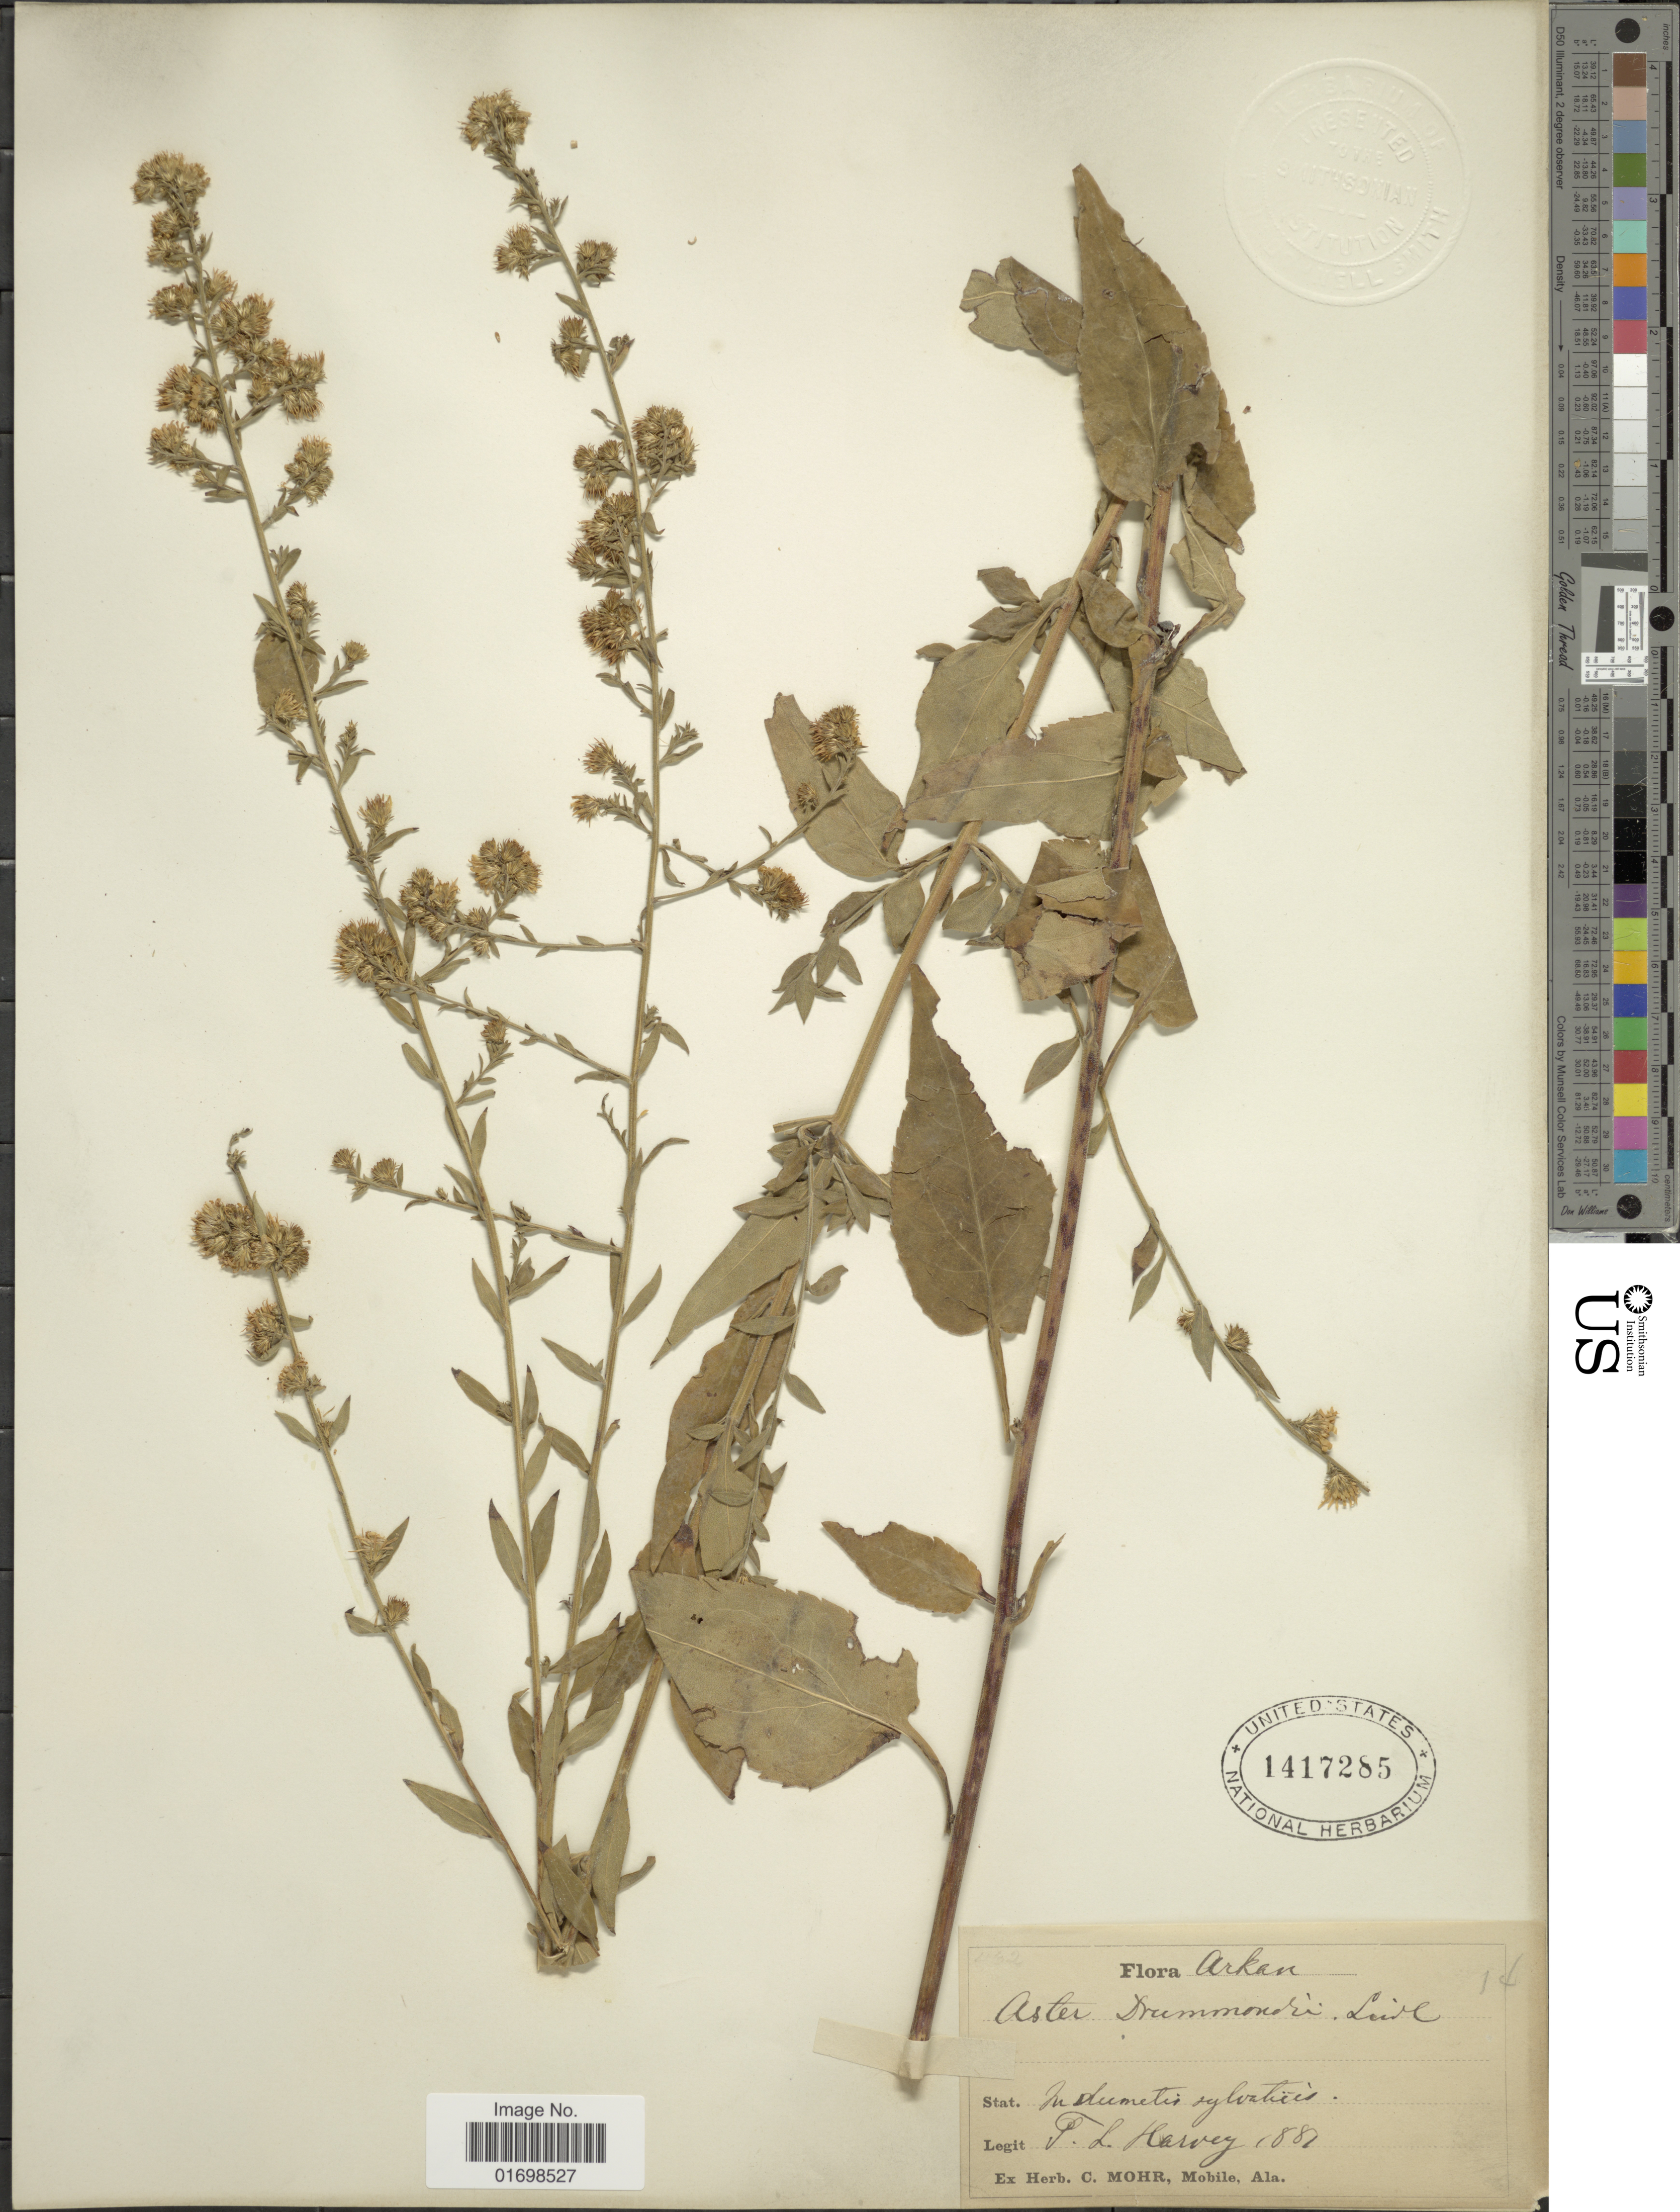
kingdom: Plantae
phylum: Tracheophyta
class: Magnoliopsida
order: Asterales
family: Asteraceae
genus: Symphyotrichum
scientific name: Symphyotrichum drummondii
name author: (Lindl.) G.L. Nesom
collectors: F. L. Harvey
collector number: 14*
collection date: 1881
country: United States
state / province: Arkansas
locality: Arkan. In dumetis sylvatis.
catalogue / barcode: US 1417285